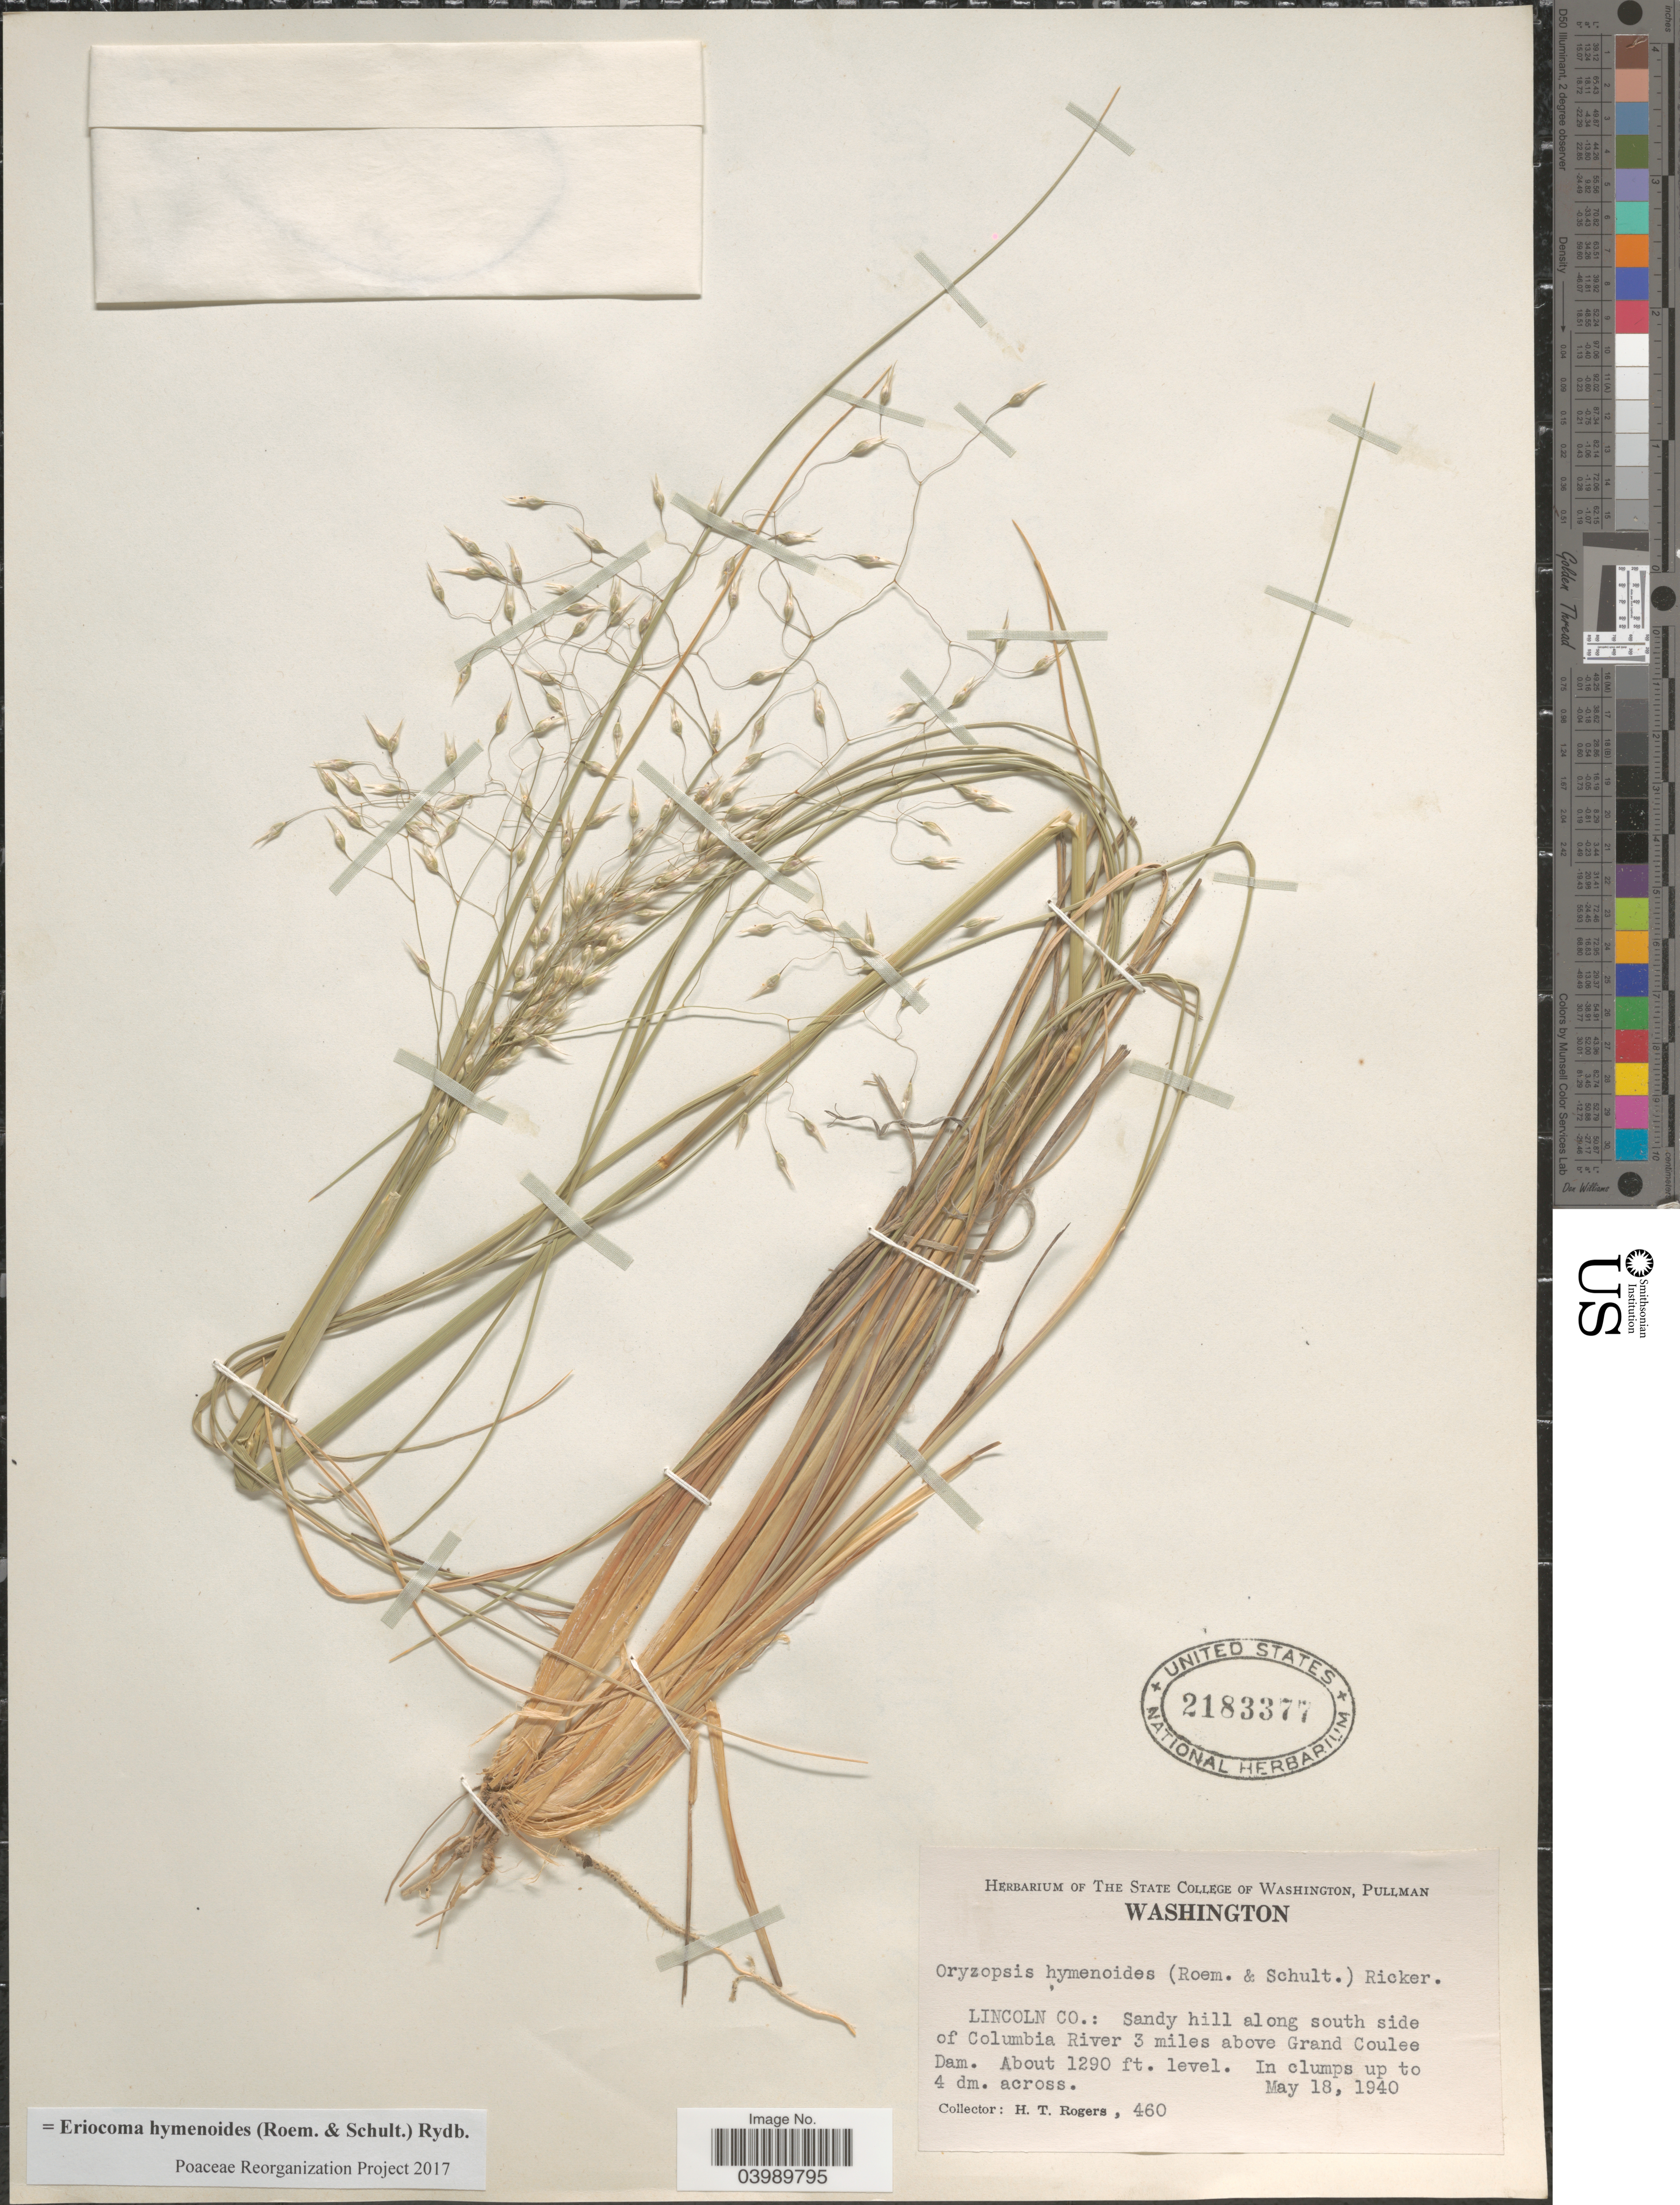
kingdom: Plantae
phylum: Tracheophyta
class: Liliopsida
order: Poales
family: Poaceae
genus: Eriocoma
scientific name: Eriocoma hymenoides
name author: (Roem. & Schult.) Rydb.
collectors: H. Rogers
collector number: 460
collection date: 1940-05-18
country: United States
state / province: Washington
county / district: Lincoln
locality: Lincoln Co.: along south side of Columbia River 3 miles above Grand Coulee Dam.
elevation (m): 393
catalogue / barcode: US 2183377